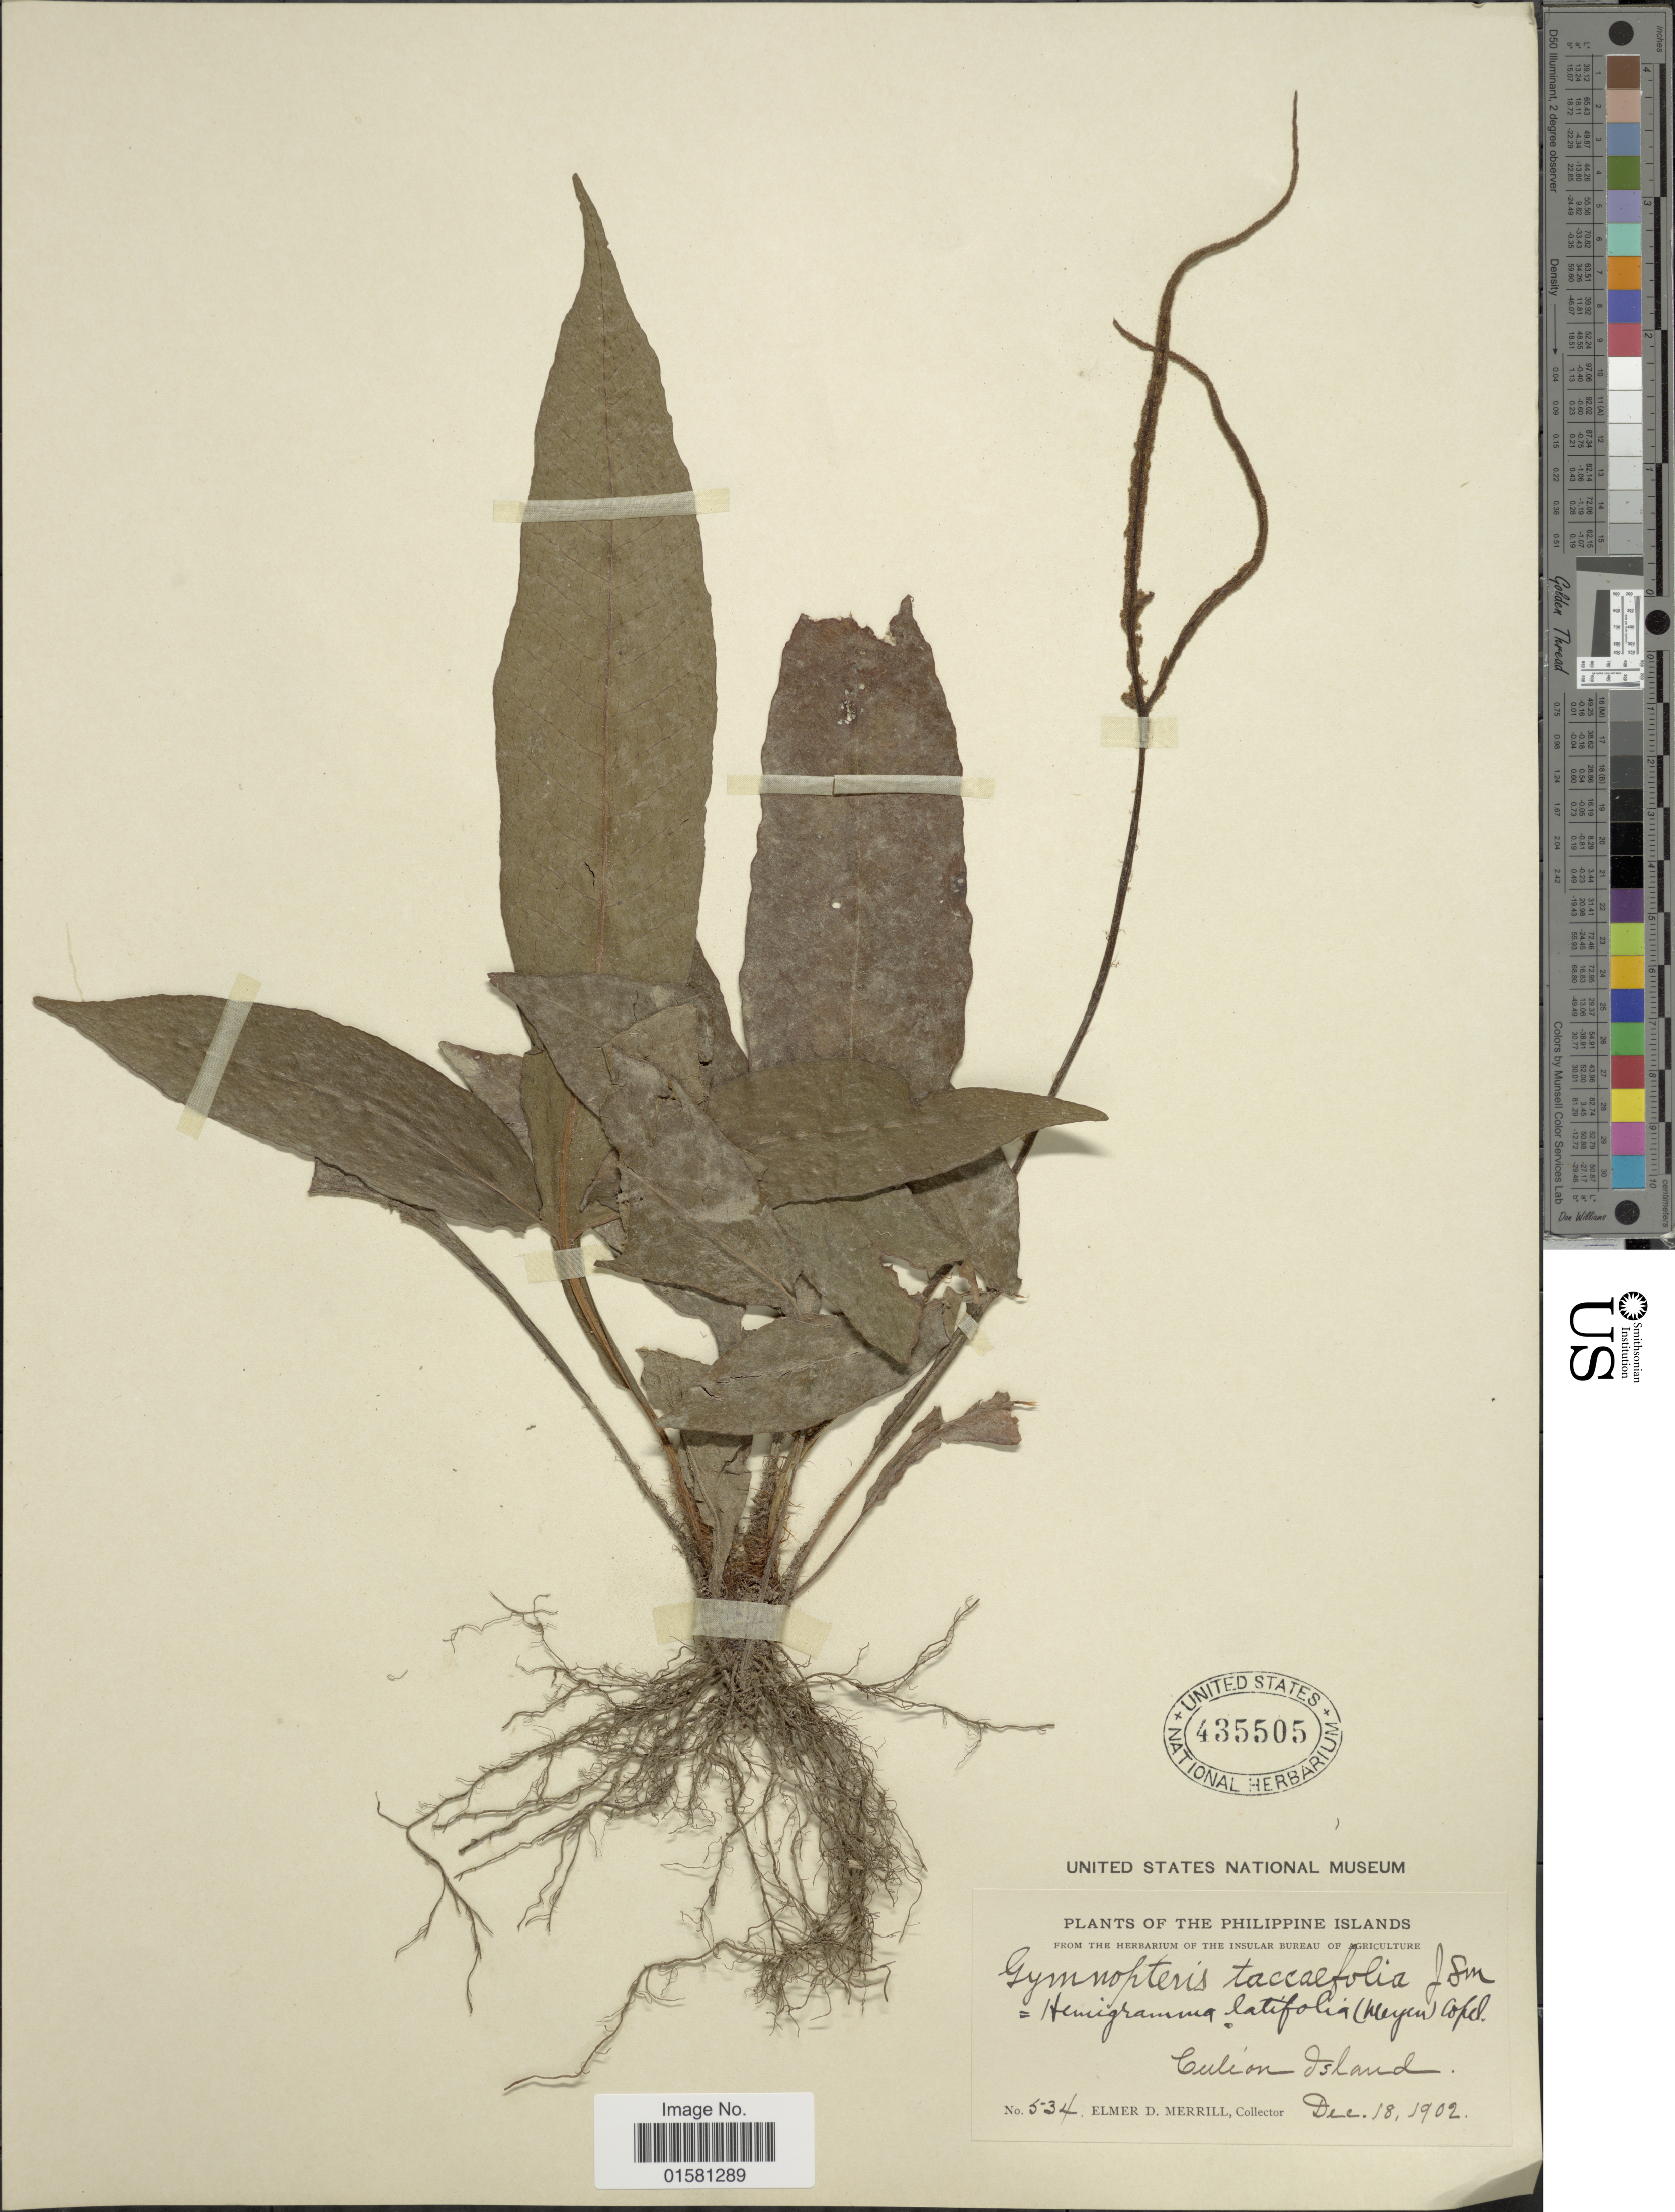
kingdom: Plantae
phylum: Tracheophyta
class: Polypodiopsida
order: Polypodiales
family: Tectariaceae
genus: Tectaria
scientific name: Tectaria taccifolia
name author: (Fée) M.G. Price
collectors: E. D. Merrill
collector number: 534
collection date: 1902-12-18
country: Philippines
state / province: Mimaropa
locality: Philippine Islands, Culion Island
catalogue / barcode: US 435505